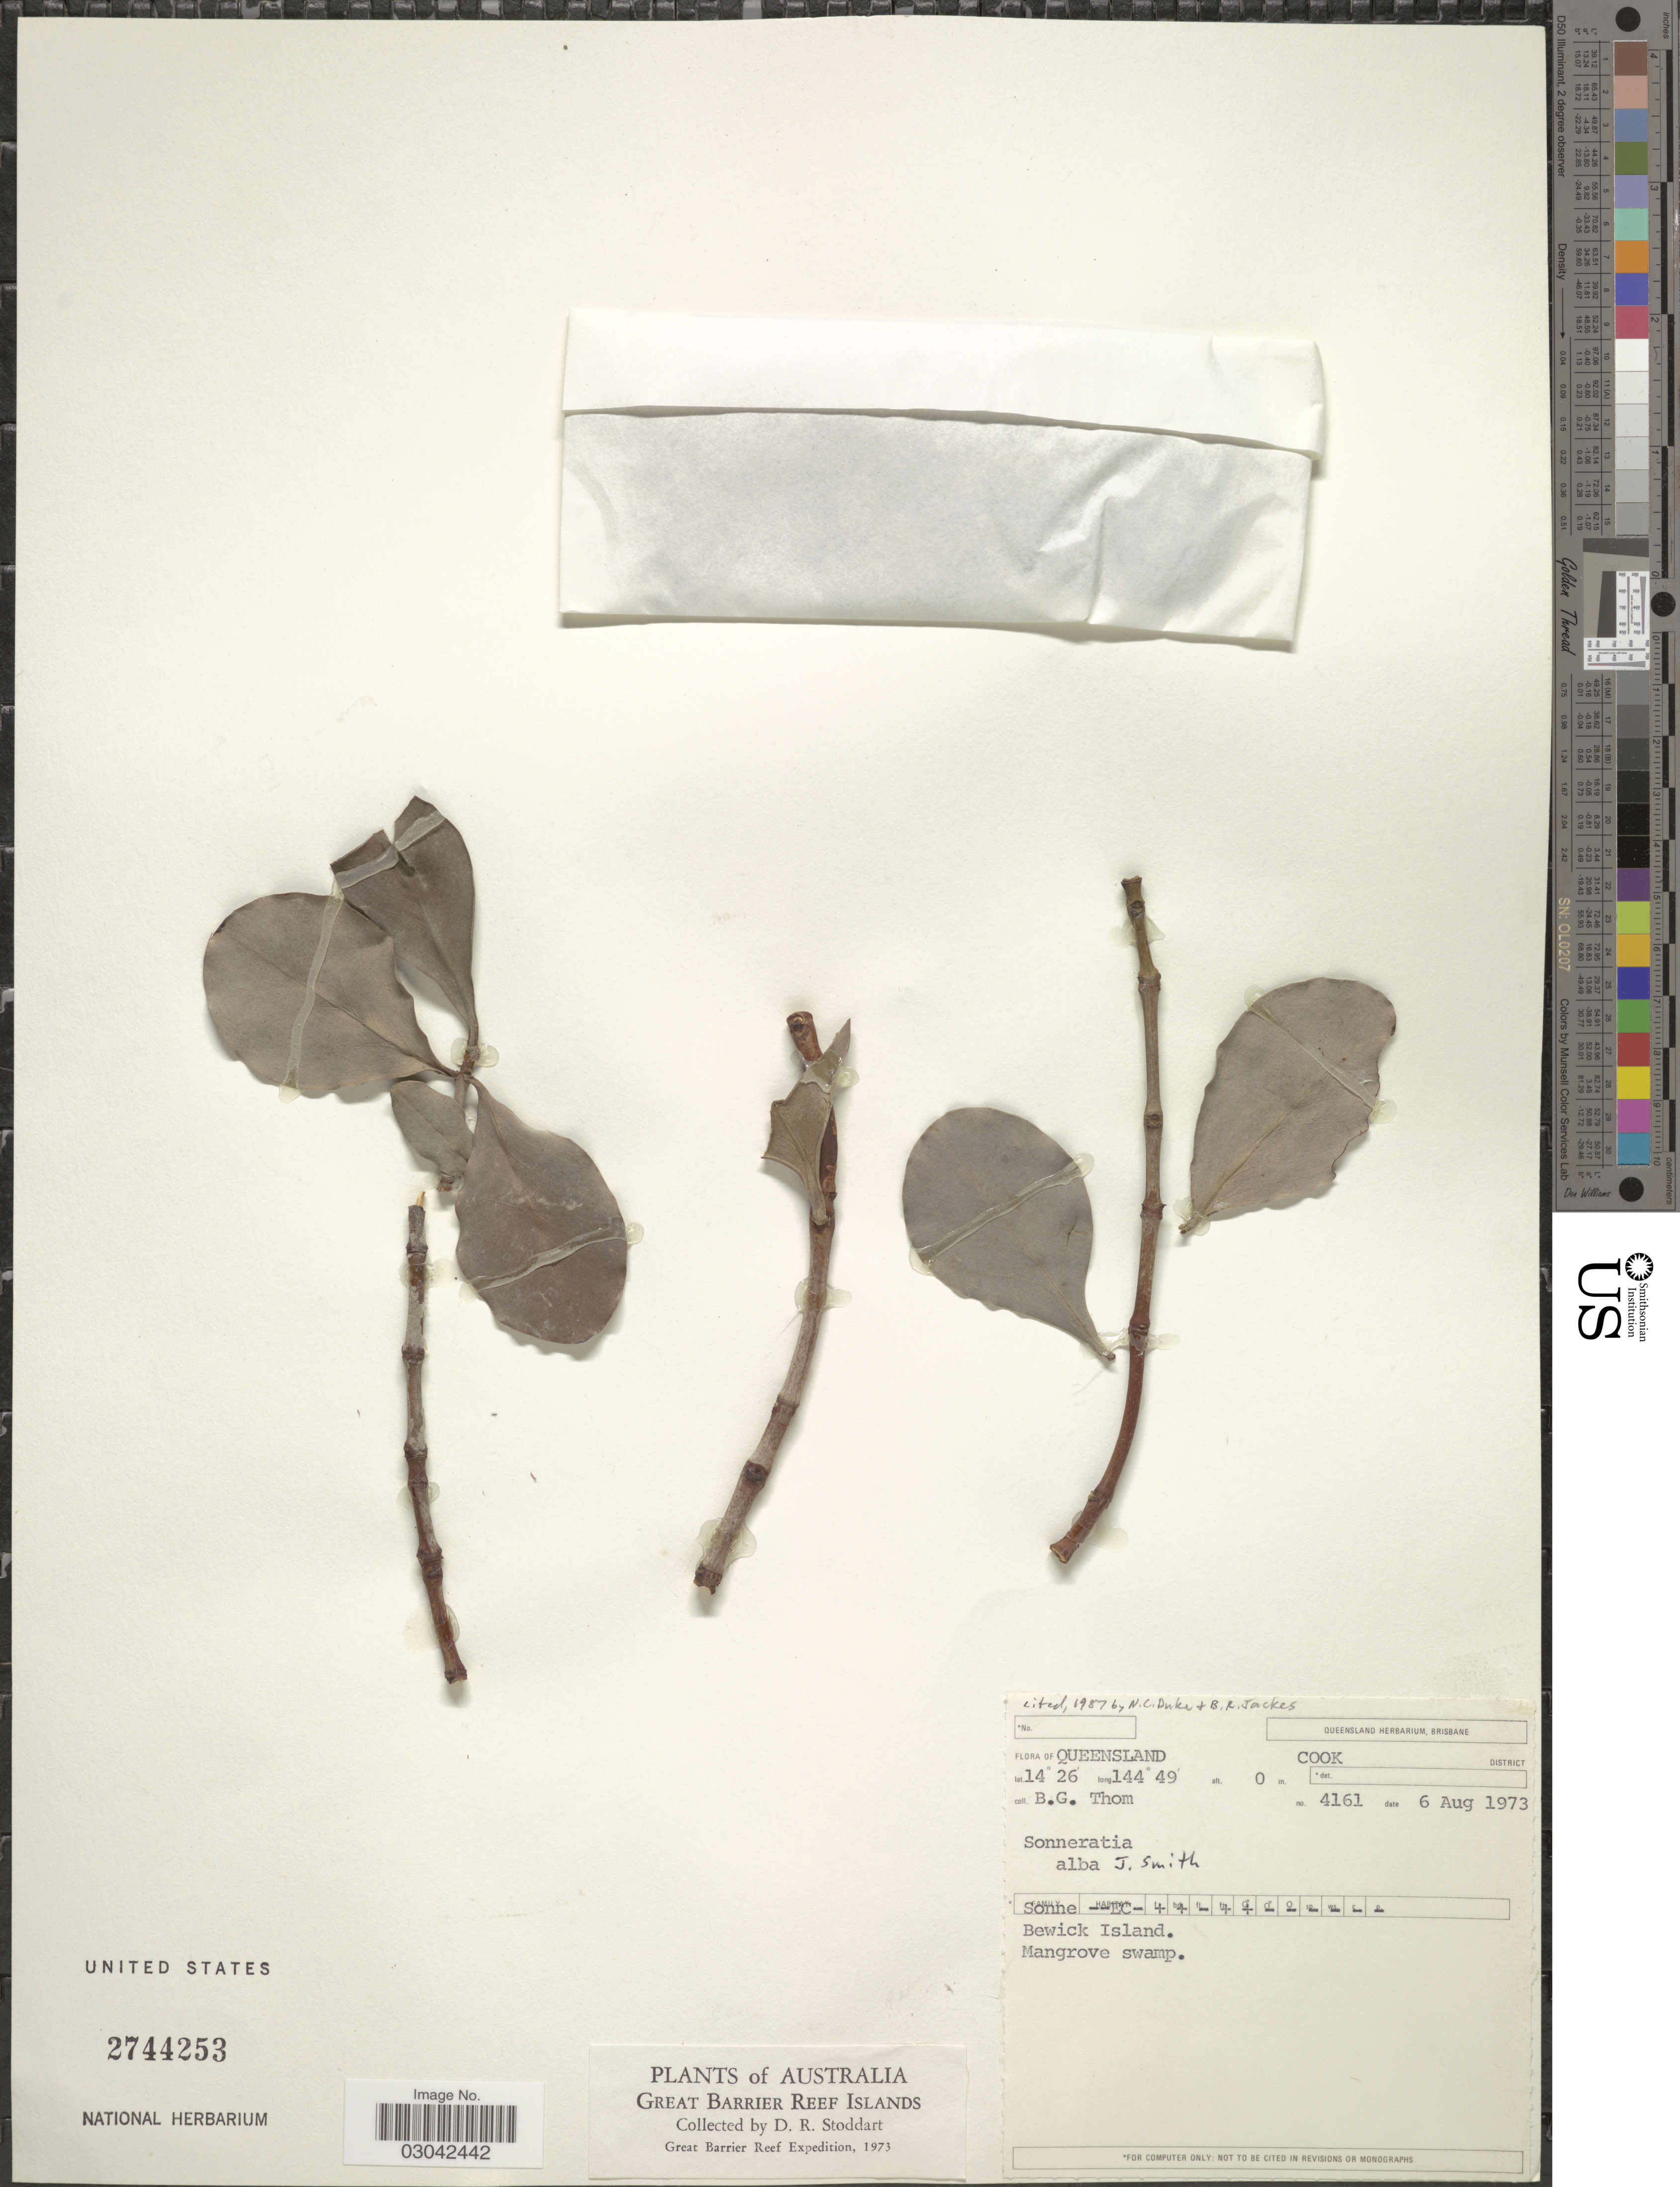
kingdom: Plantae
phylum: Tracheophyta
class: Magnoliopsida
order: Myrtales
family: Lythraceae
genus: Sonneratia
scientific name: Sonneratia alba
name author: Sm.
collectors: B. Thom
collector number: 4161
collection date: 1973-08-06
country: Australia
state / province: Queensland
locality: Cook District. Bewick Island. Mangrove swamp. Great Barrier Reef Islands.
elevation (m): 0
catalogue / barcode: US 2744253